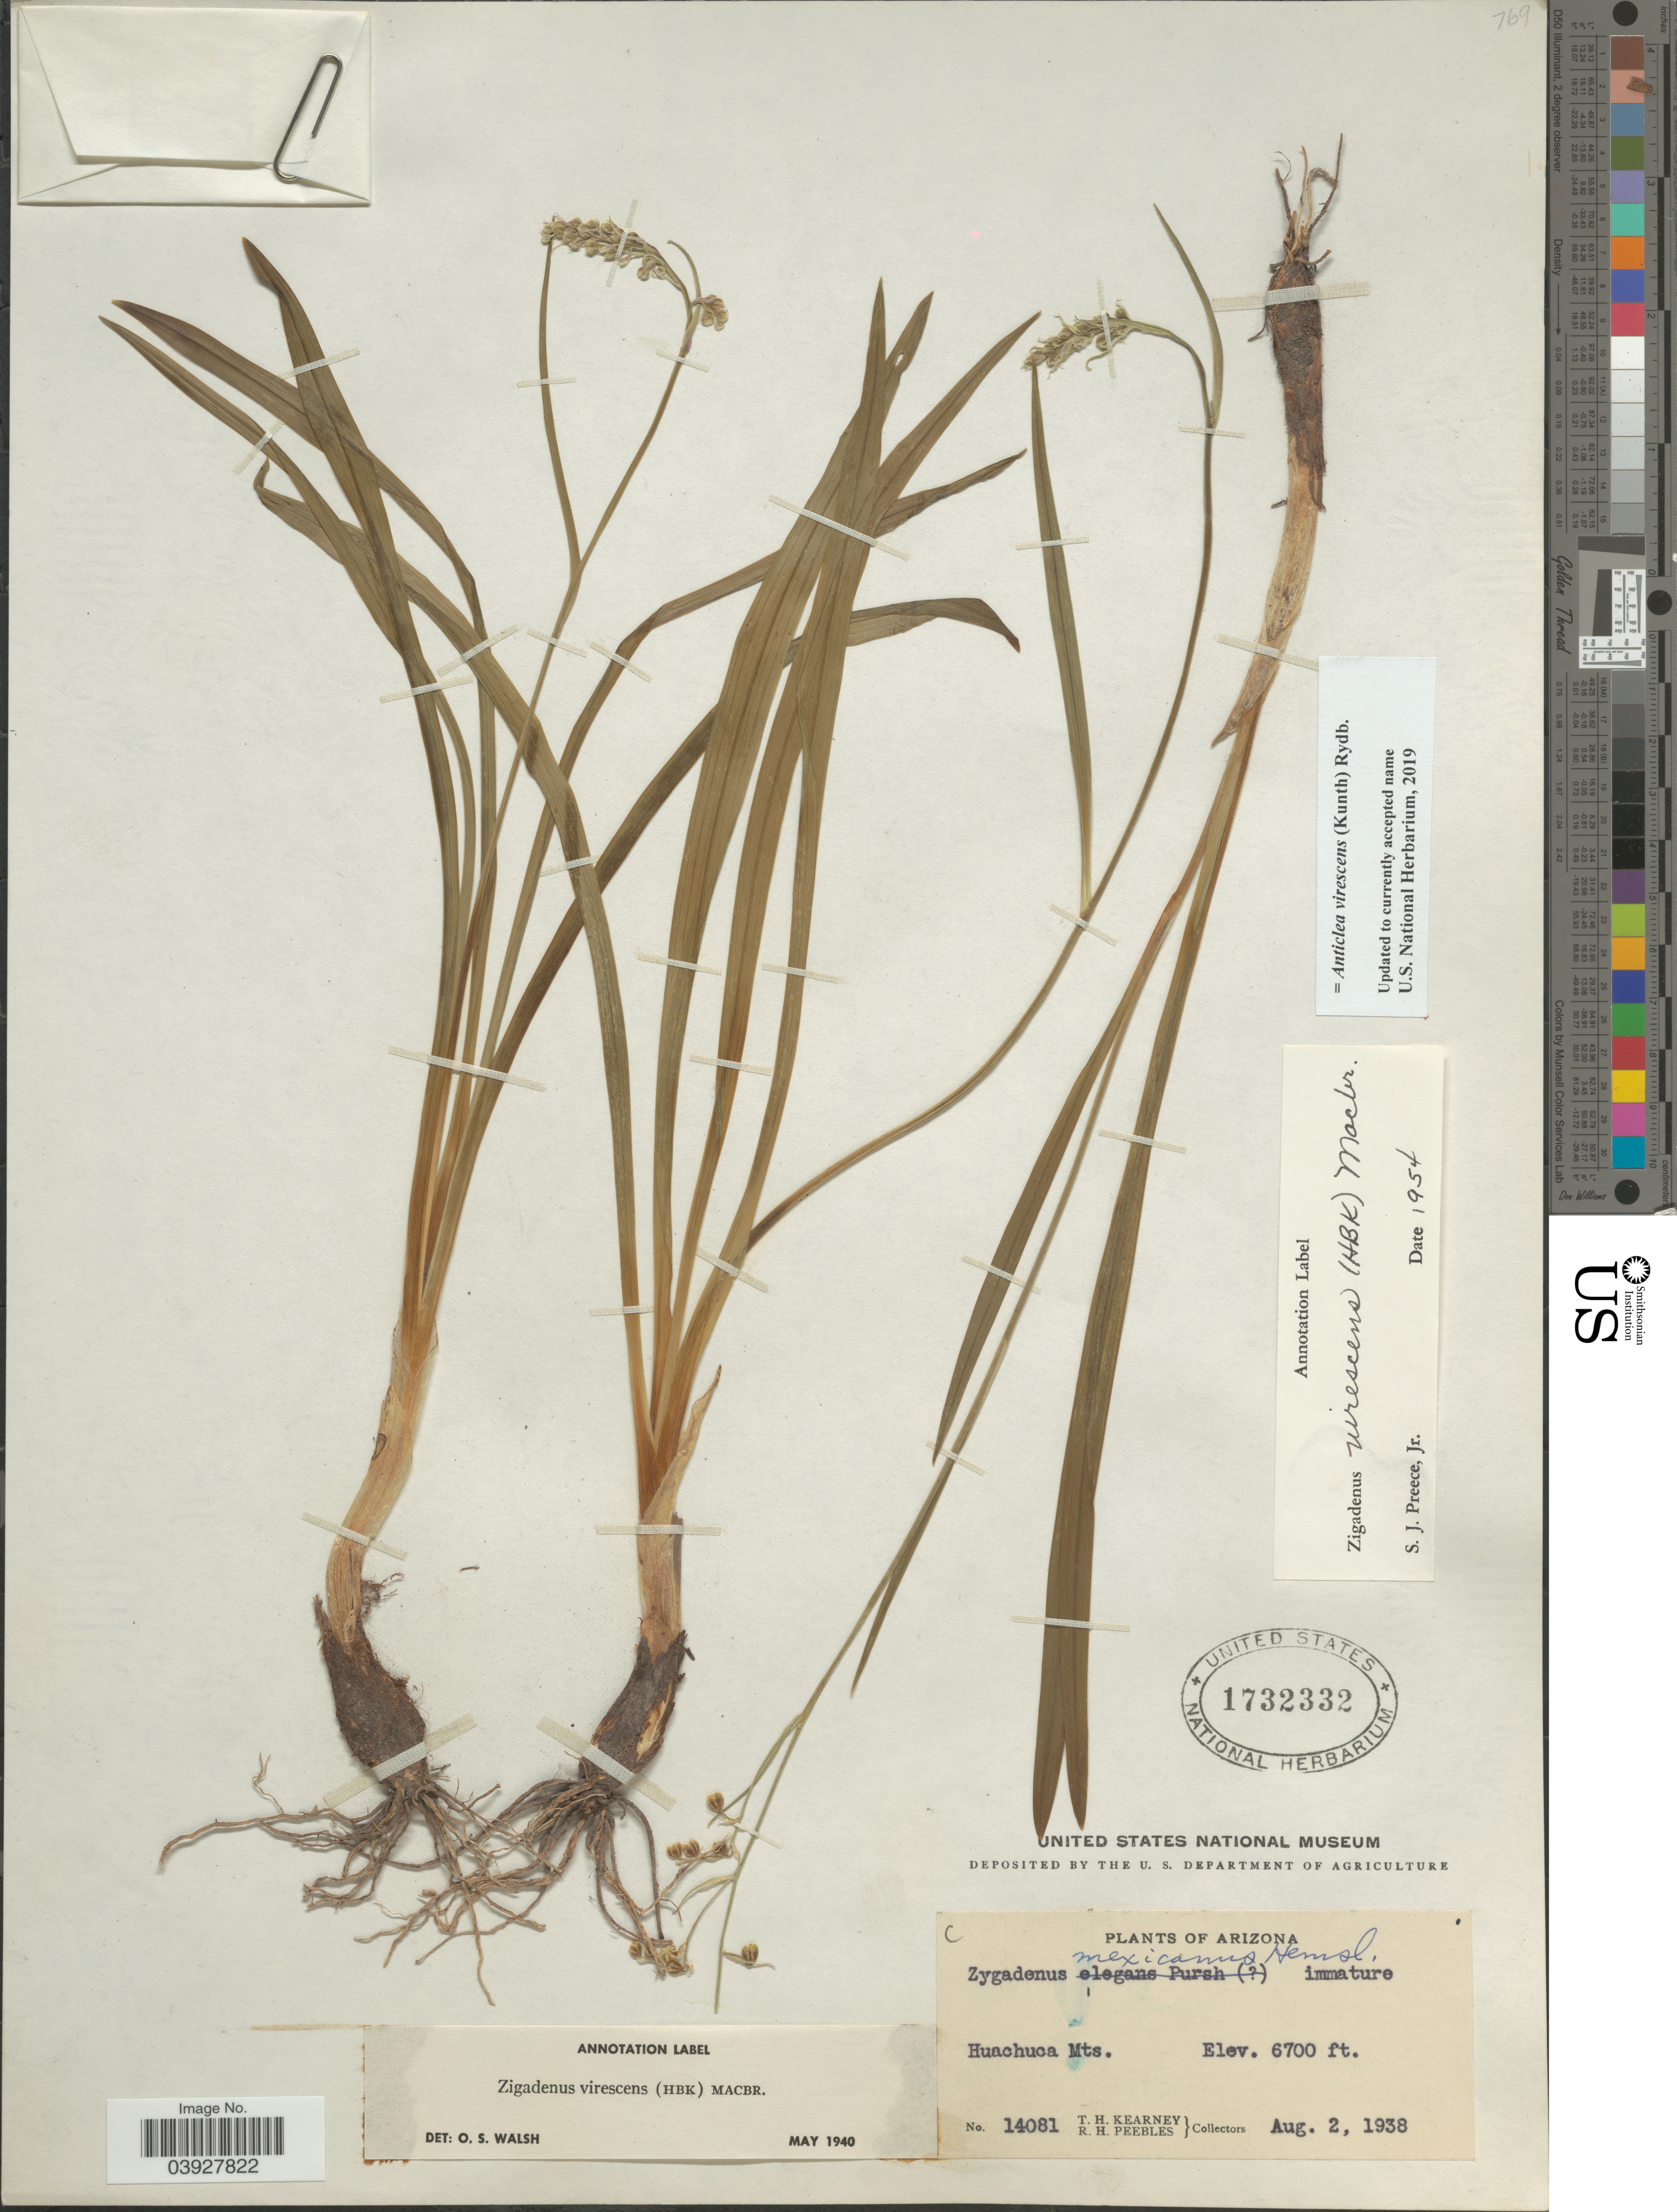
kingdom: Plantae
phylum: Tracheophyta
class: Liliopsida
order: Liliales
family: Melanthiaceae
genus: Anticlea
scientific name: Anticlea virescens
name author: (Kunth) Rydb.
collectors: T. H. Kearney & R. H. Peebles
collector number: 14081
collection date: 1938-08-02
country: United States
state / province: Arizona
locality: Huachuca Mts.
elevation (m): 2042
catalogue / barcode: US 1732332